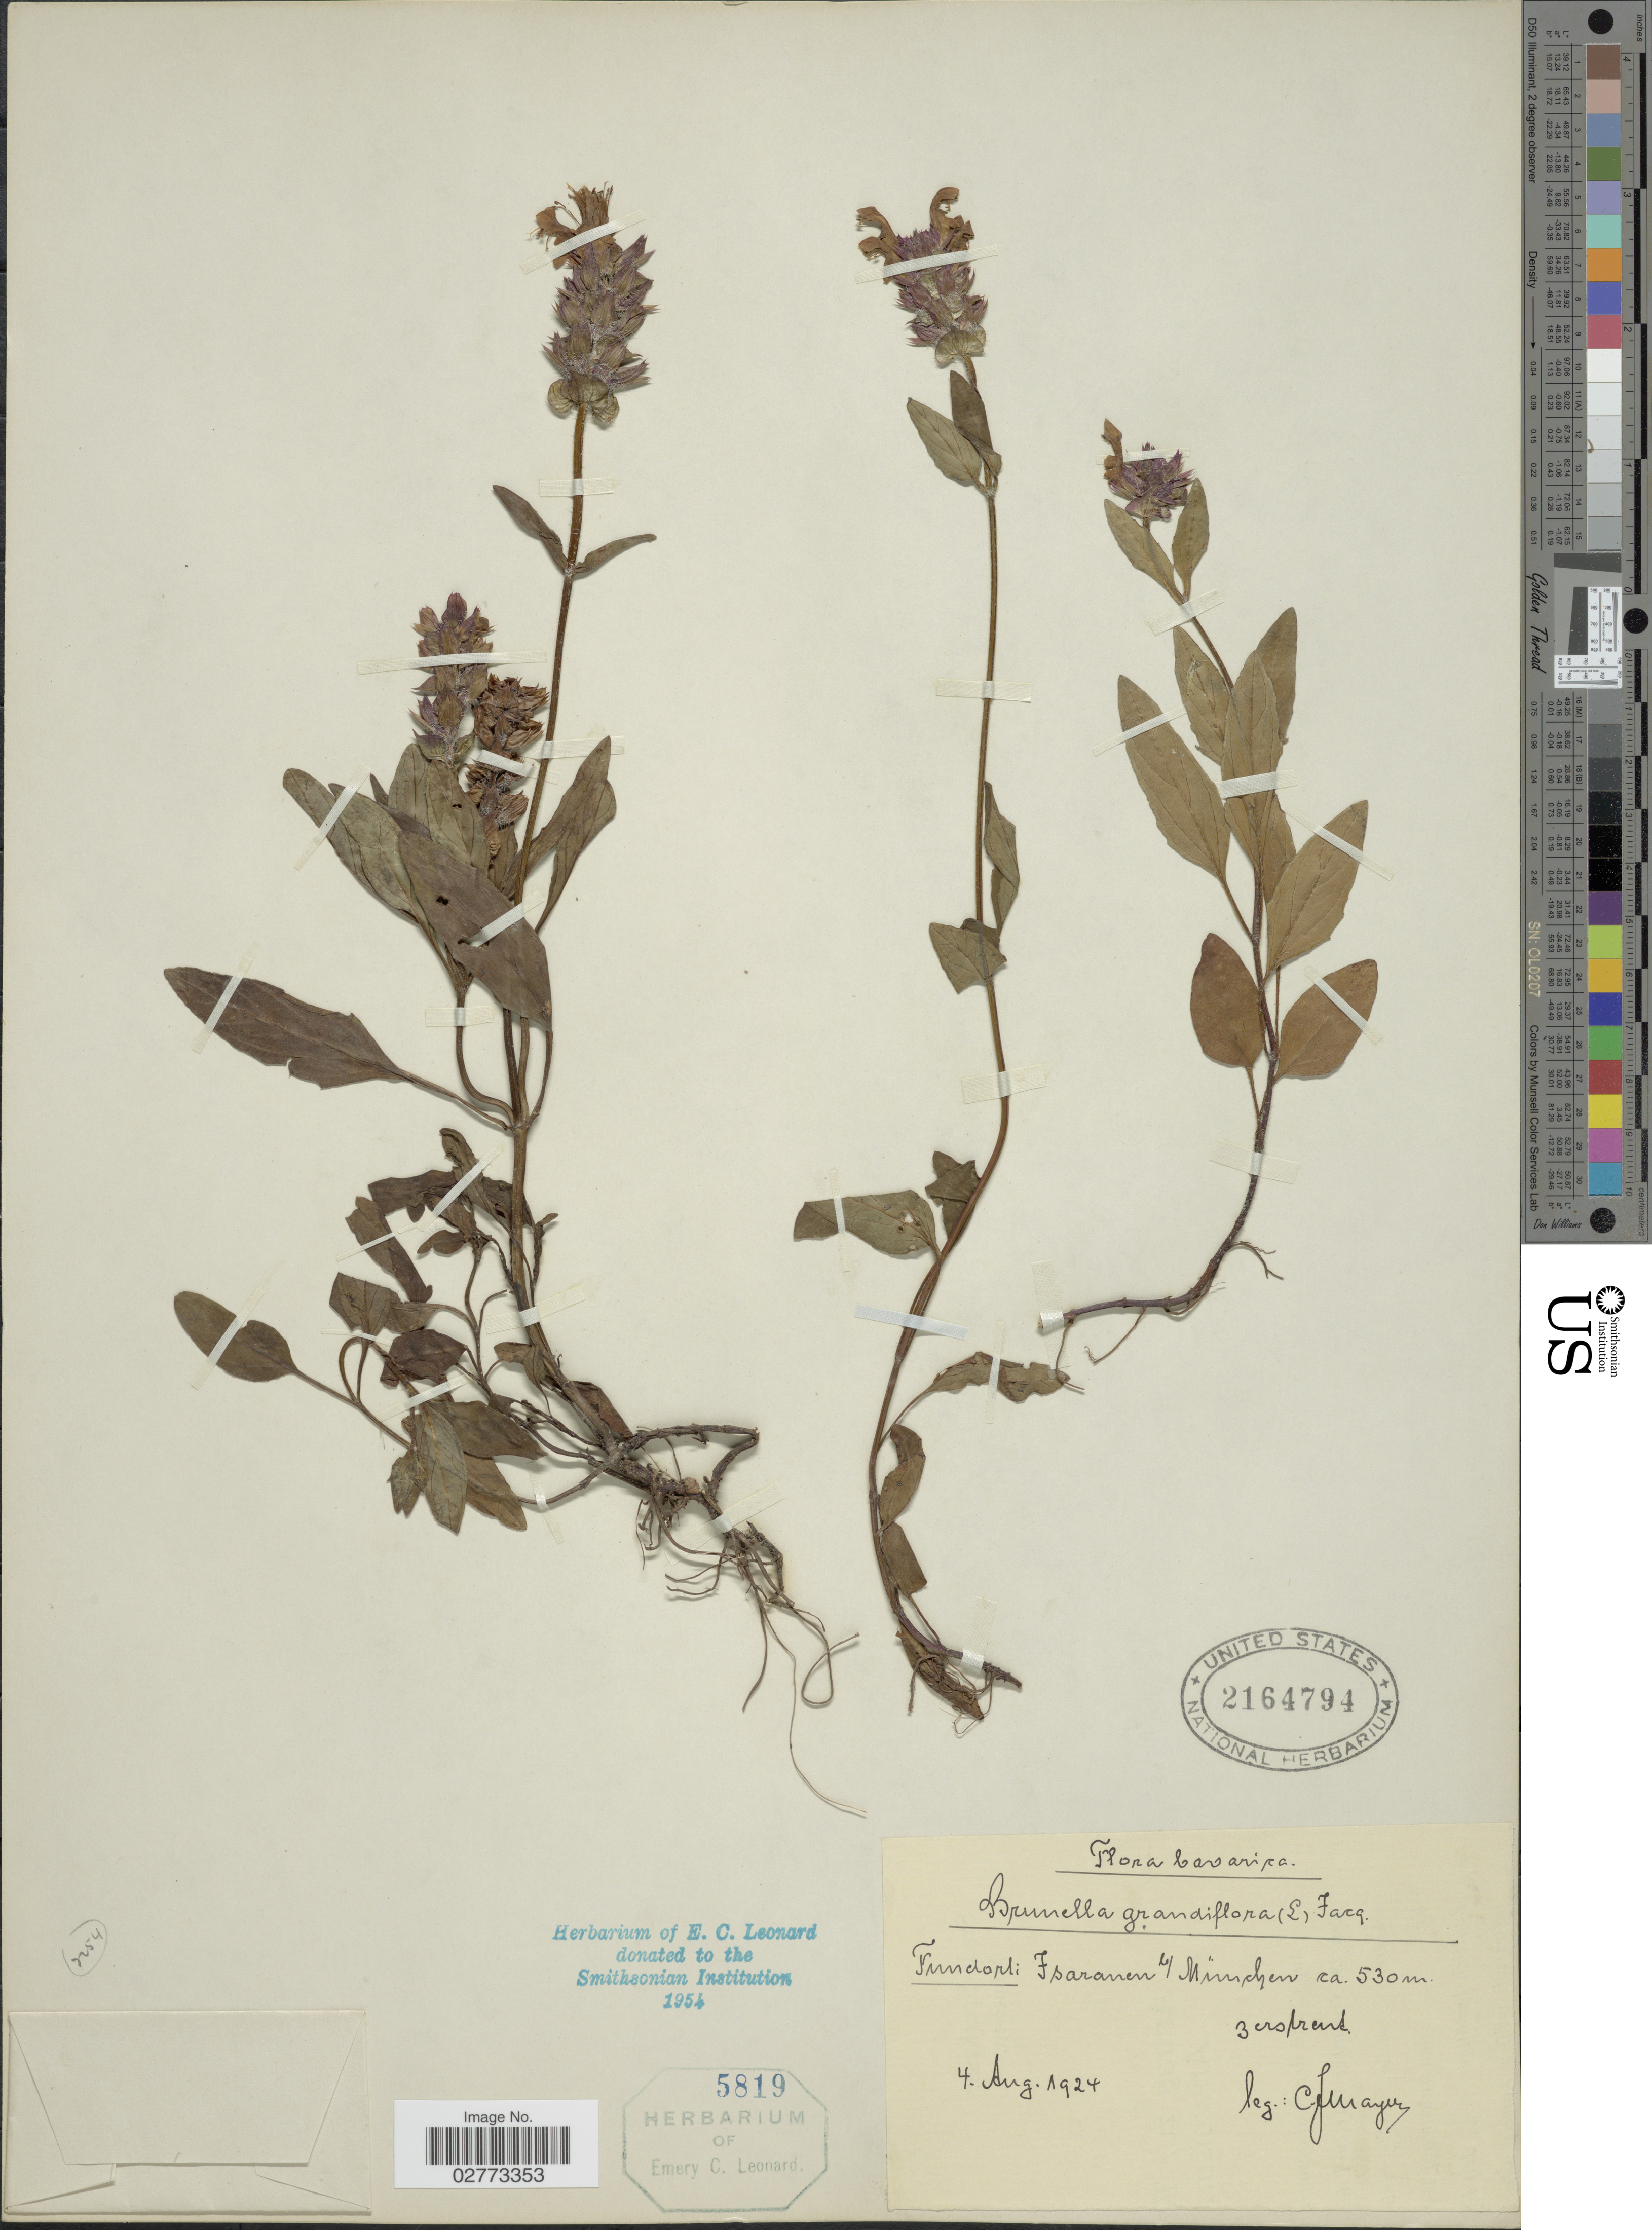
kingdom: Plantae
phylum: Tracheophyta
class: Magnoliopsida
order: Lamiales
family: Lamiaceae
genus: Prunella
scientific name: Prunella grandiflora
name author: (L.) Turra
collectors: C. Mayer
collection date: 1924-08-04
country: Germany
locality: Bavarica. Fsaranen b/München.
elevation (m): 530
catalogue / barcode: US 2164794